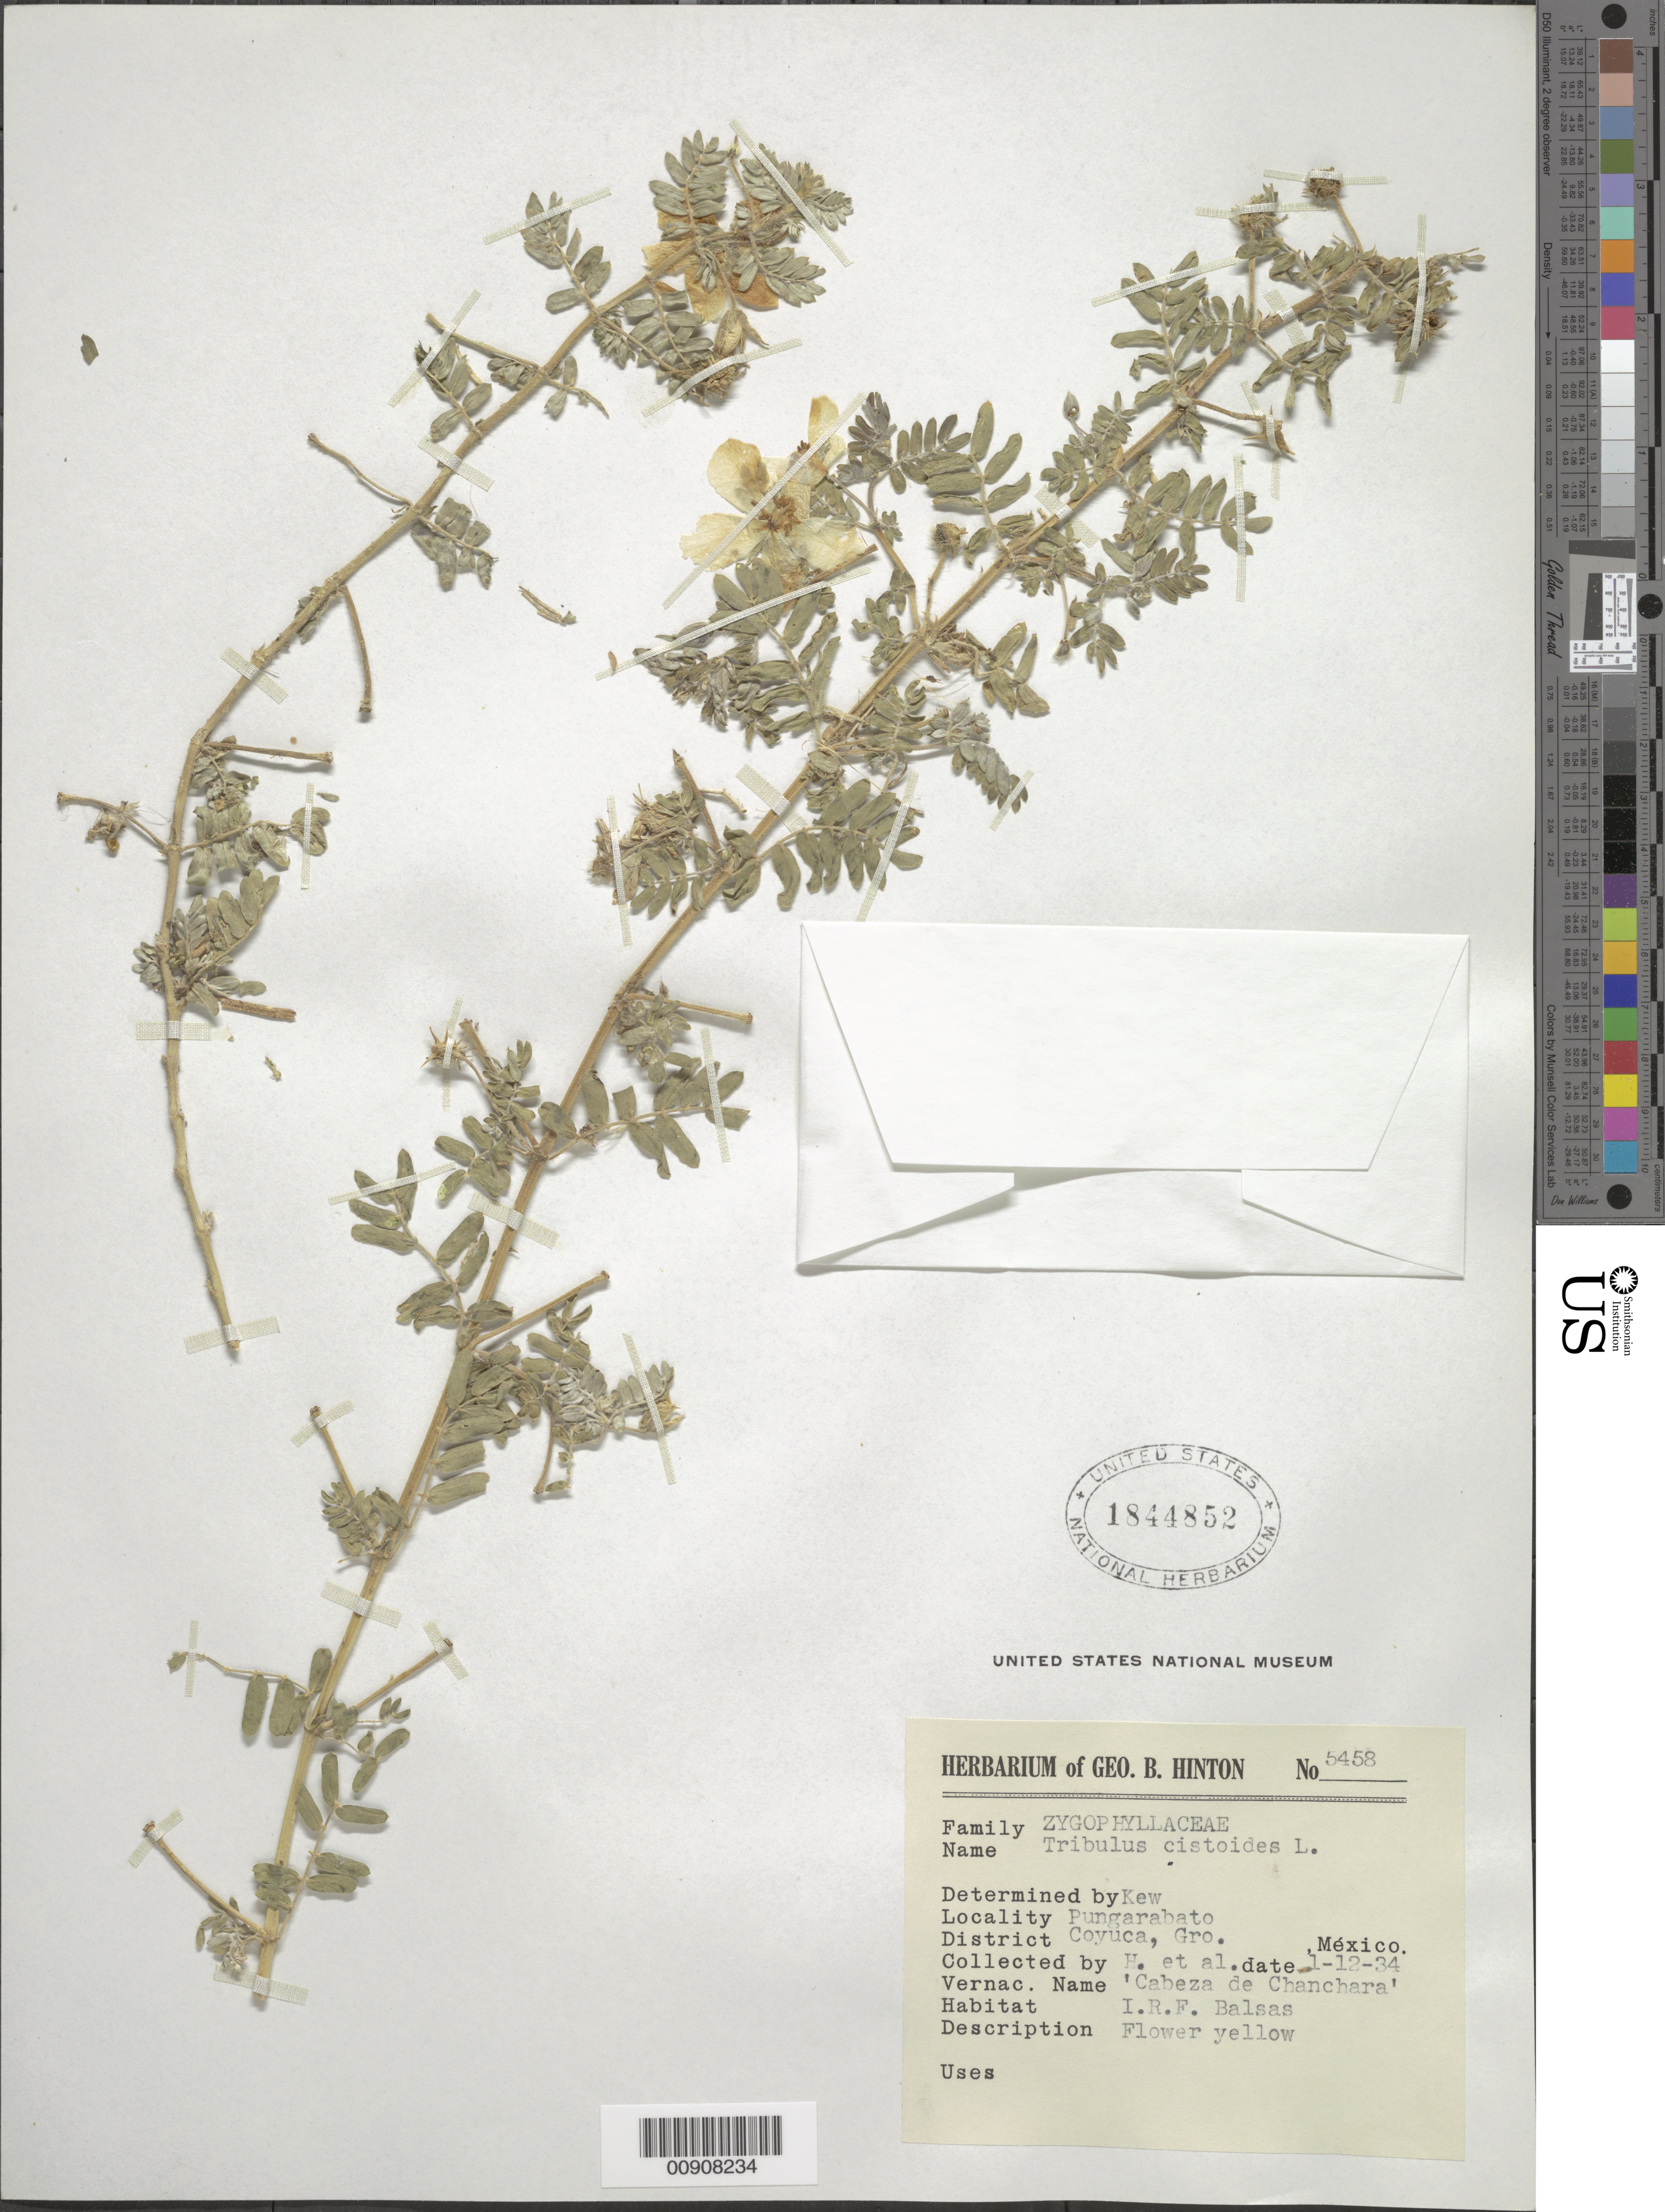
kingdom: Plantae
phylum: Tracheophyta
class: Magnoliopsida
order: Zygophyllales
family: Zygophyllaceae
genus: Tribulus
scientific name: Tribulus cistoides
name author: L.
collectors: G. B. Hinton & et al.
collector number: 5458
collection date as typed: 12 Jan 1934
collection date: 1934-01-12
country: Mexico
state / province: Guerrero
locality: Pungarabato, District of Coyuca, Guerrero.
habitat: I.R.F. Balsas.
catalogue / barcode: US 1844852